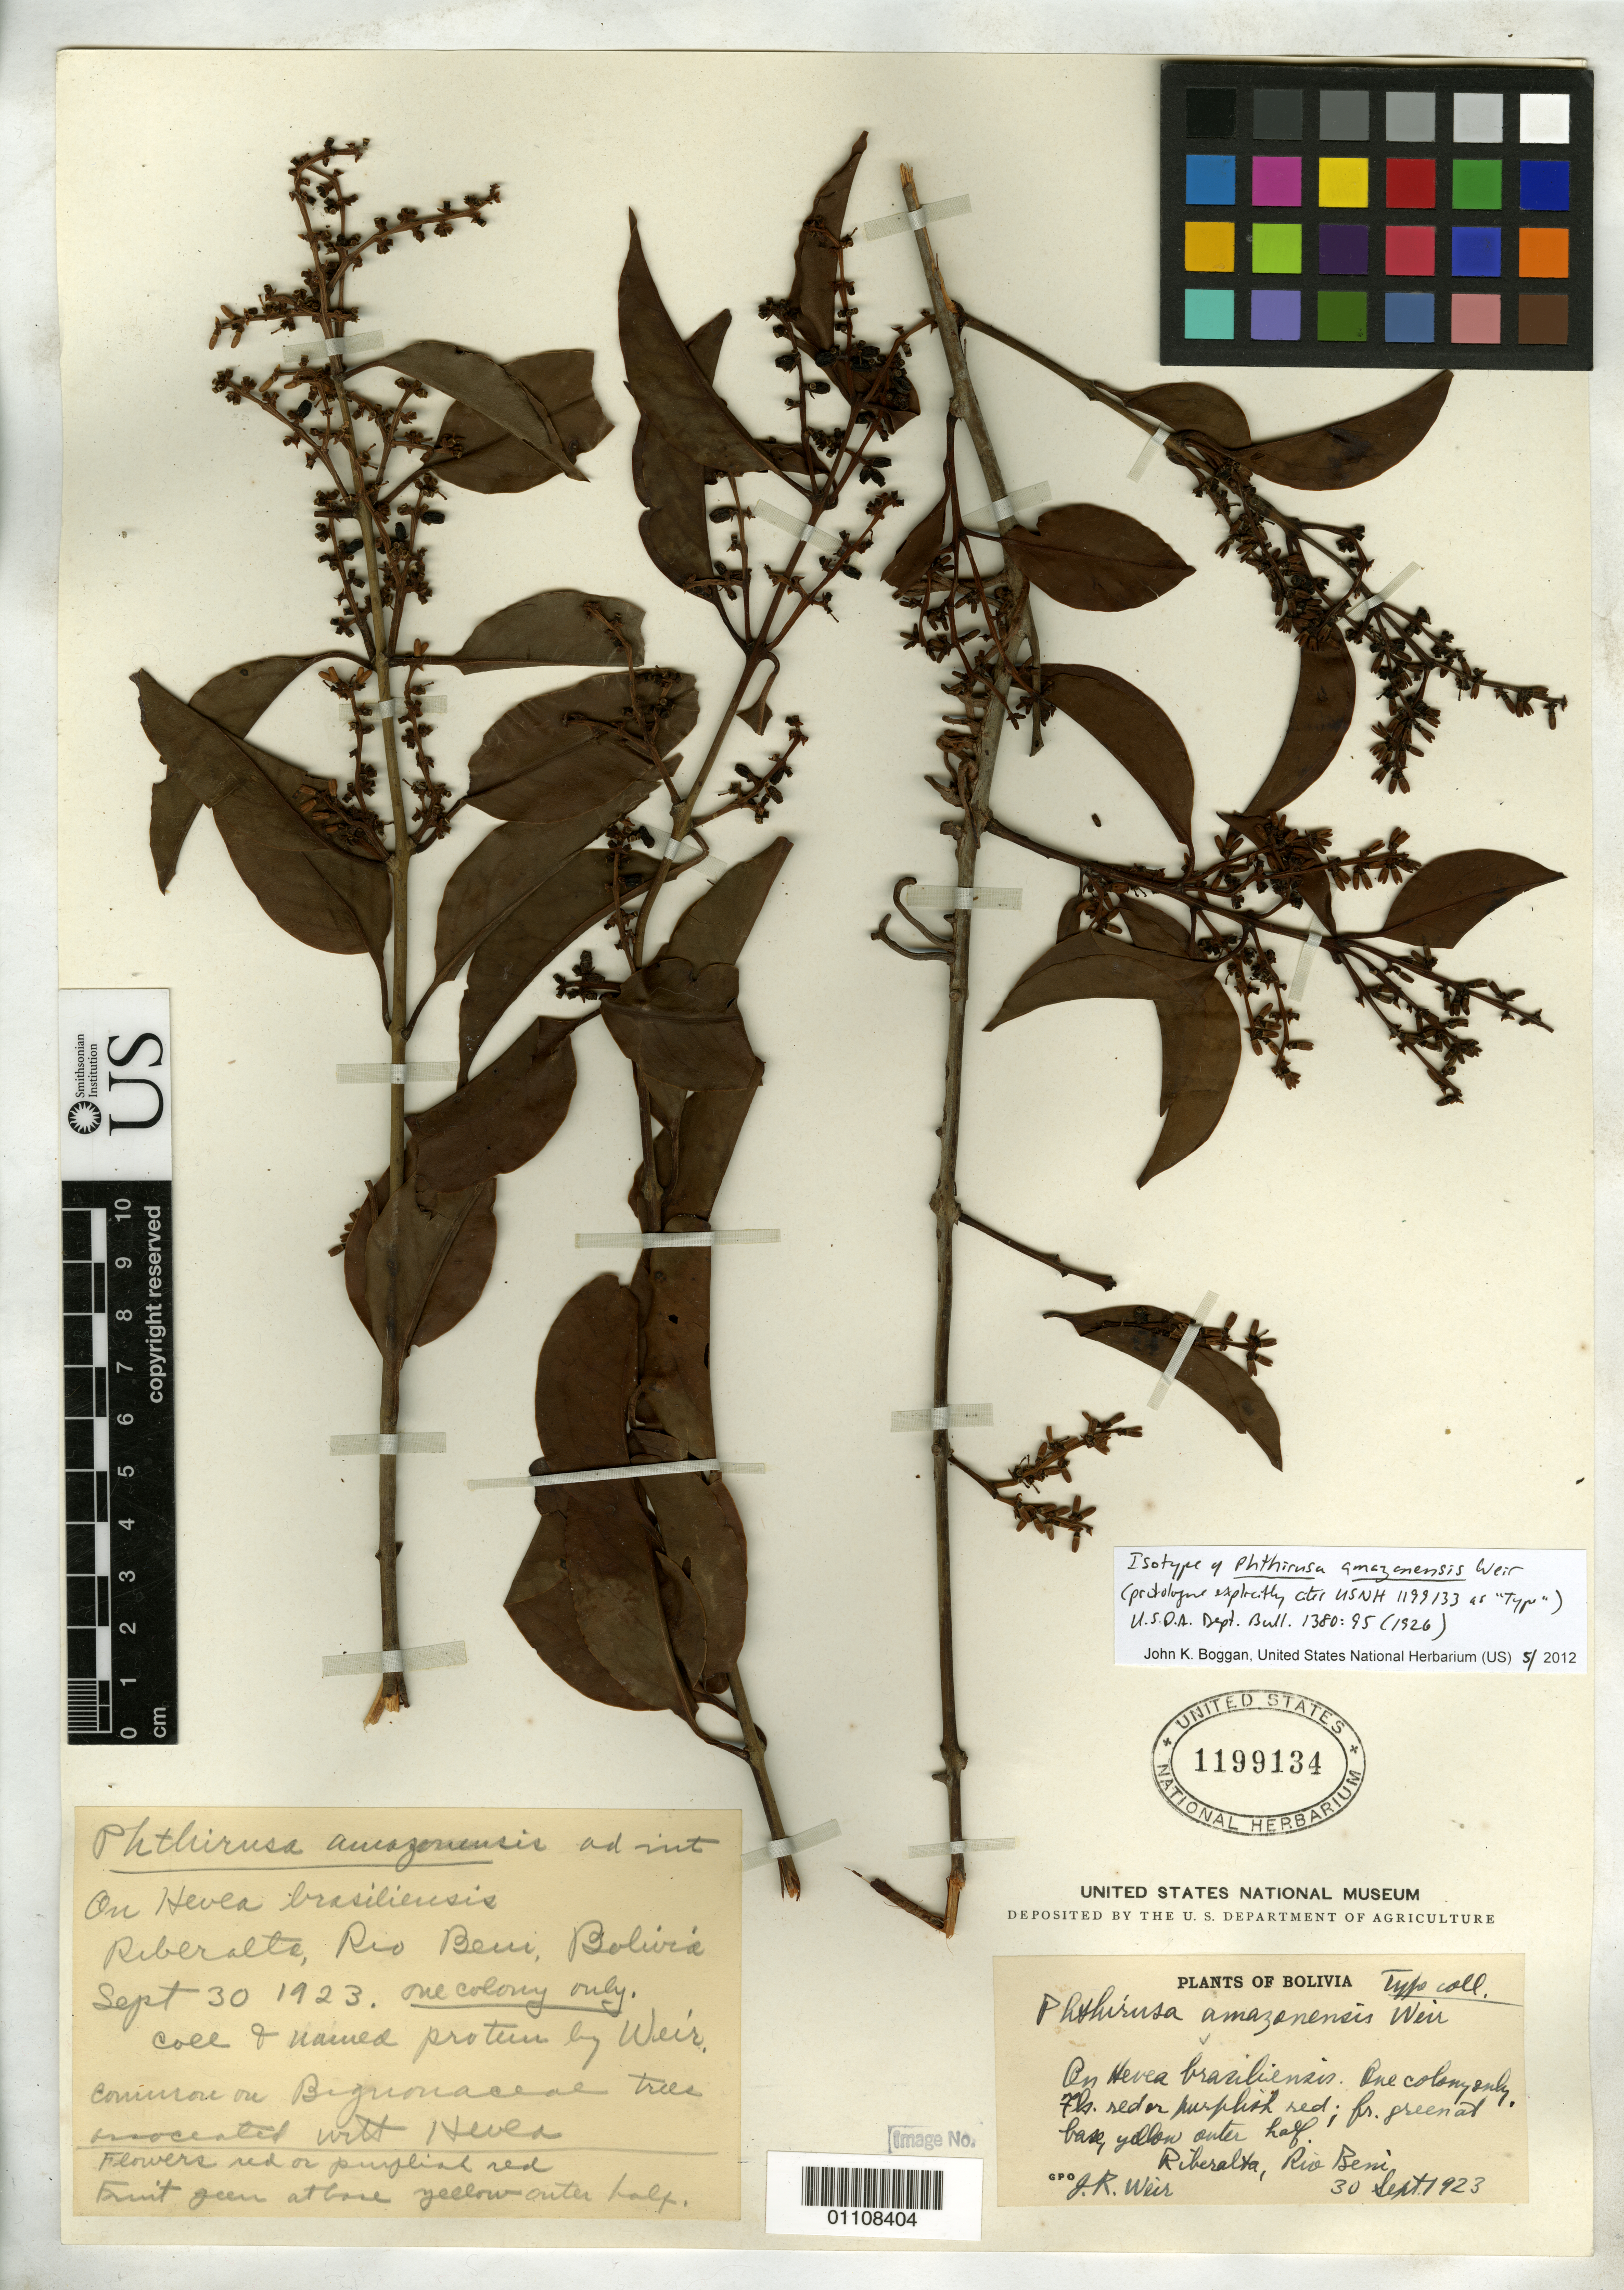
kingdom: Plantae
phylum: Tracheophyta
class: Magnoliopsida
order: Santalales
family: Loranthaceae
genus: Phthirusa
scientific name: Phthirusa amazonensis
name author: Weir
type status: Isotype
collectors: J. Weir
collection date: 1923-09-30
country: Bolivia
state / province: Beni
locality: Rio Beni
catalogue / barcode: US 1199134